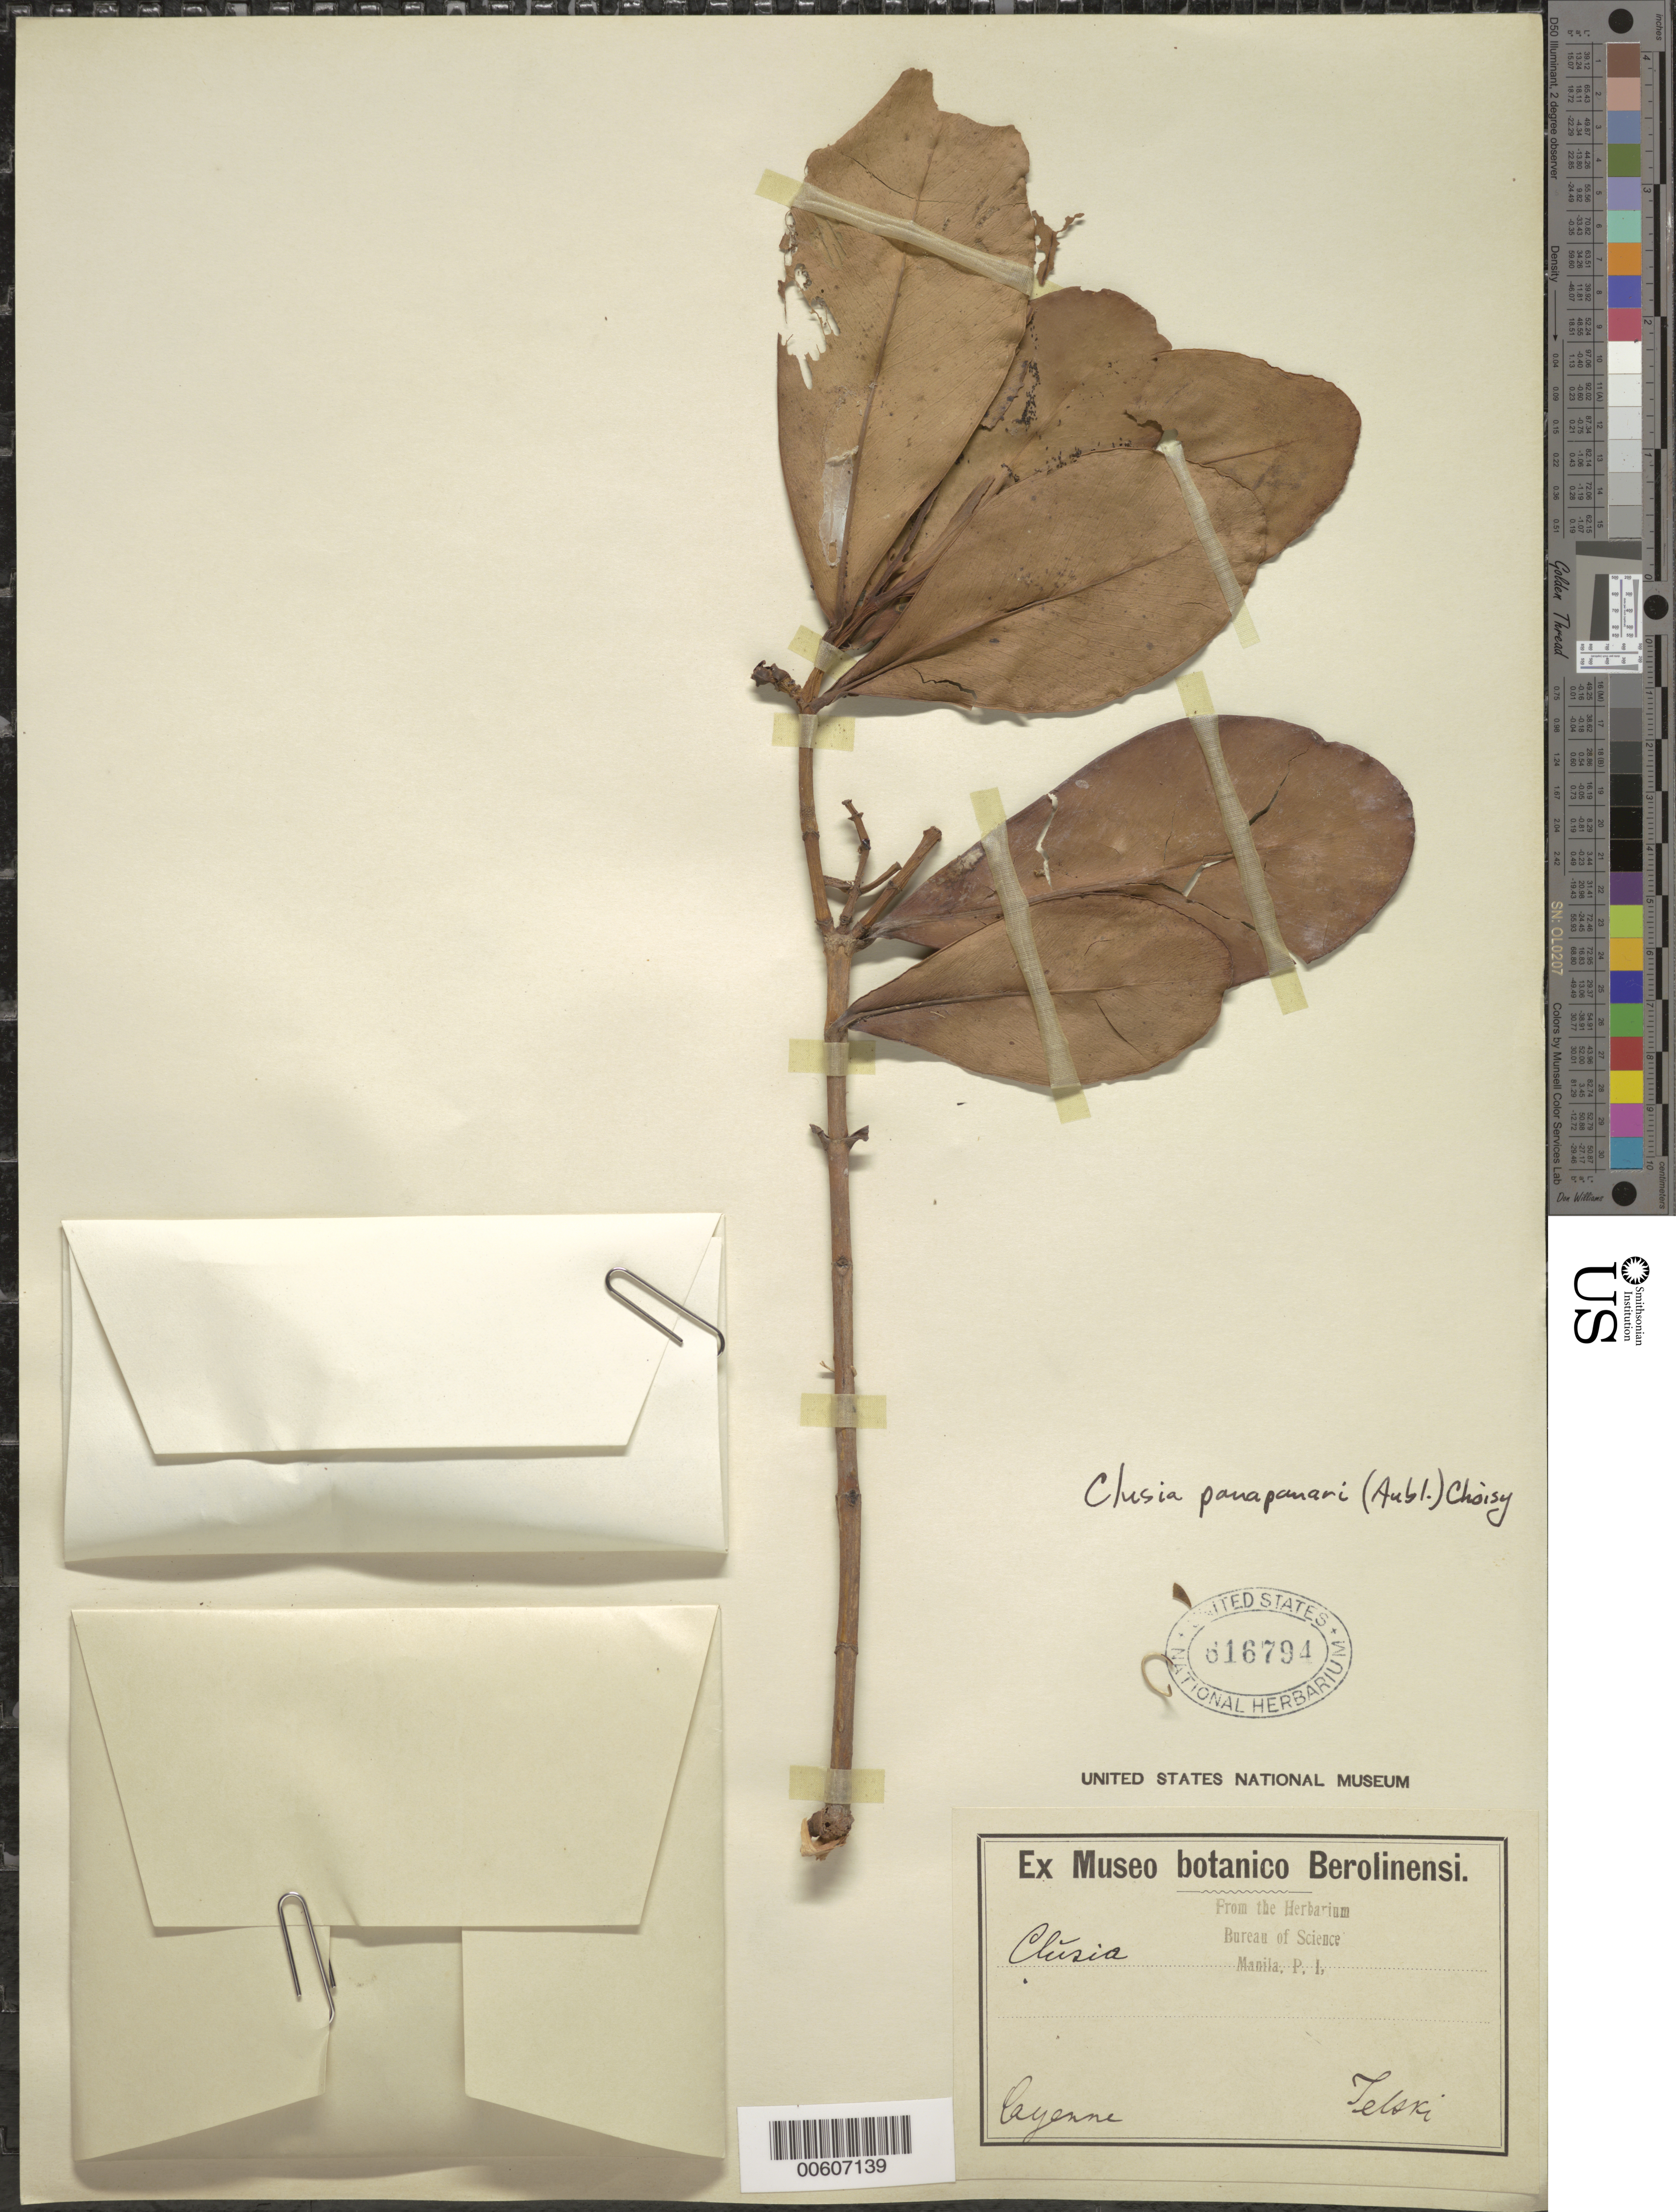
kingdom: Plantae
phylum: Tracheophyta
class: Magnoliopsida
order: Malpighiales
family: Clusiaceae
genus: Clusia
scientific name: Clusia panapanari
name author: (Aubl.) Choisy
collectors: H. Jelski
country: French Guiana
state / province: Cayenne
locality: Cayenne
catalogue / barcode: US 616794